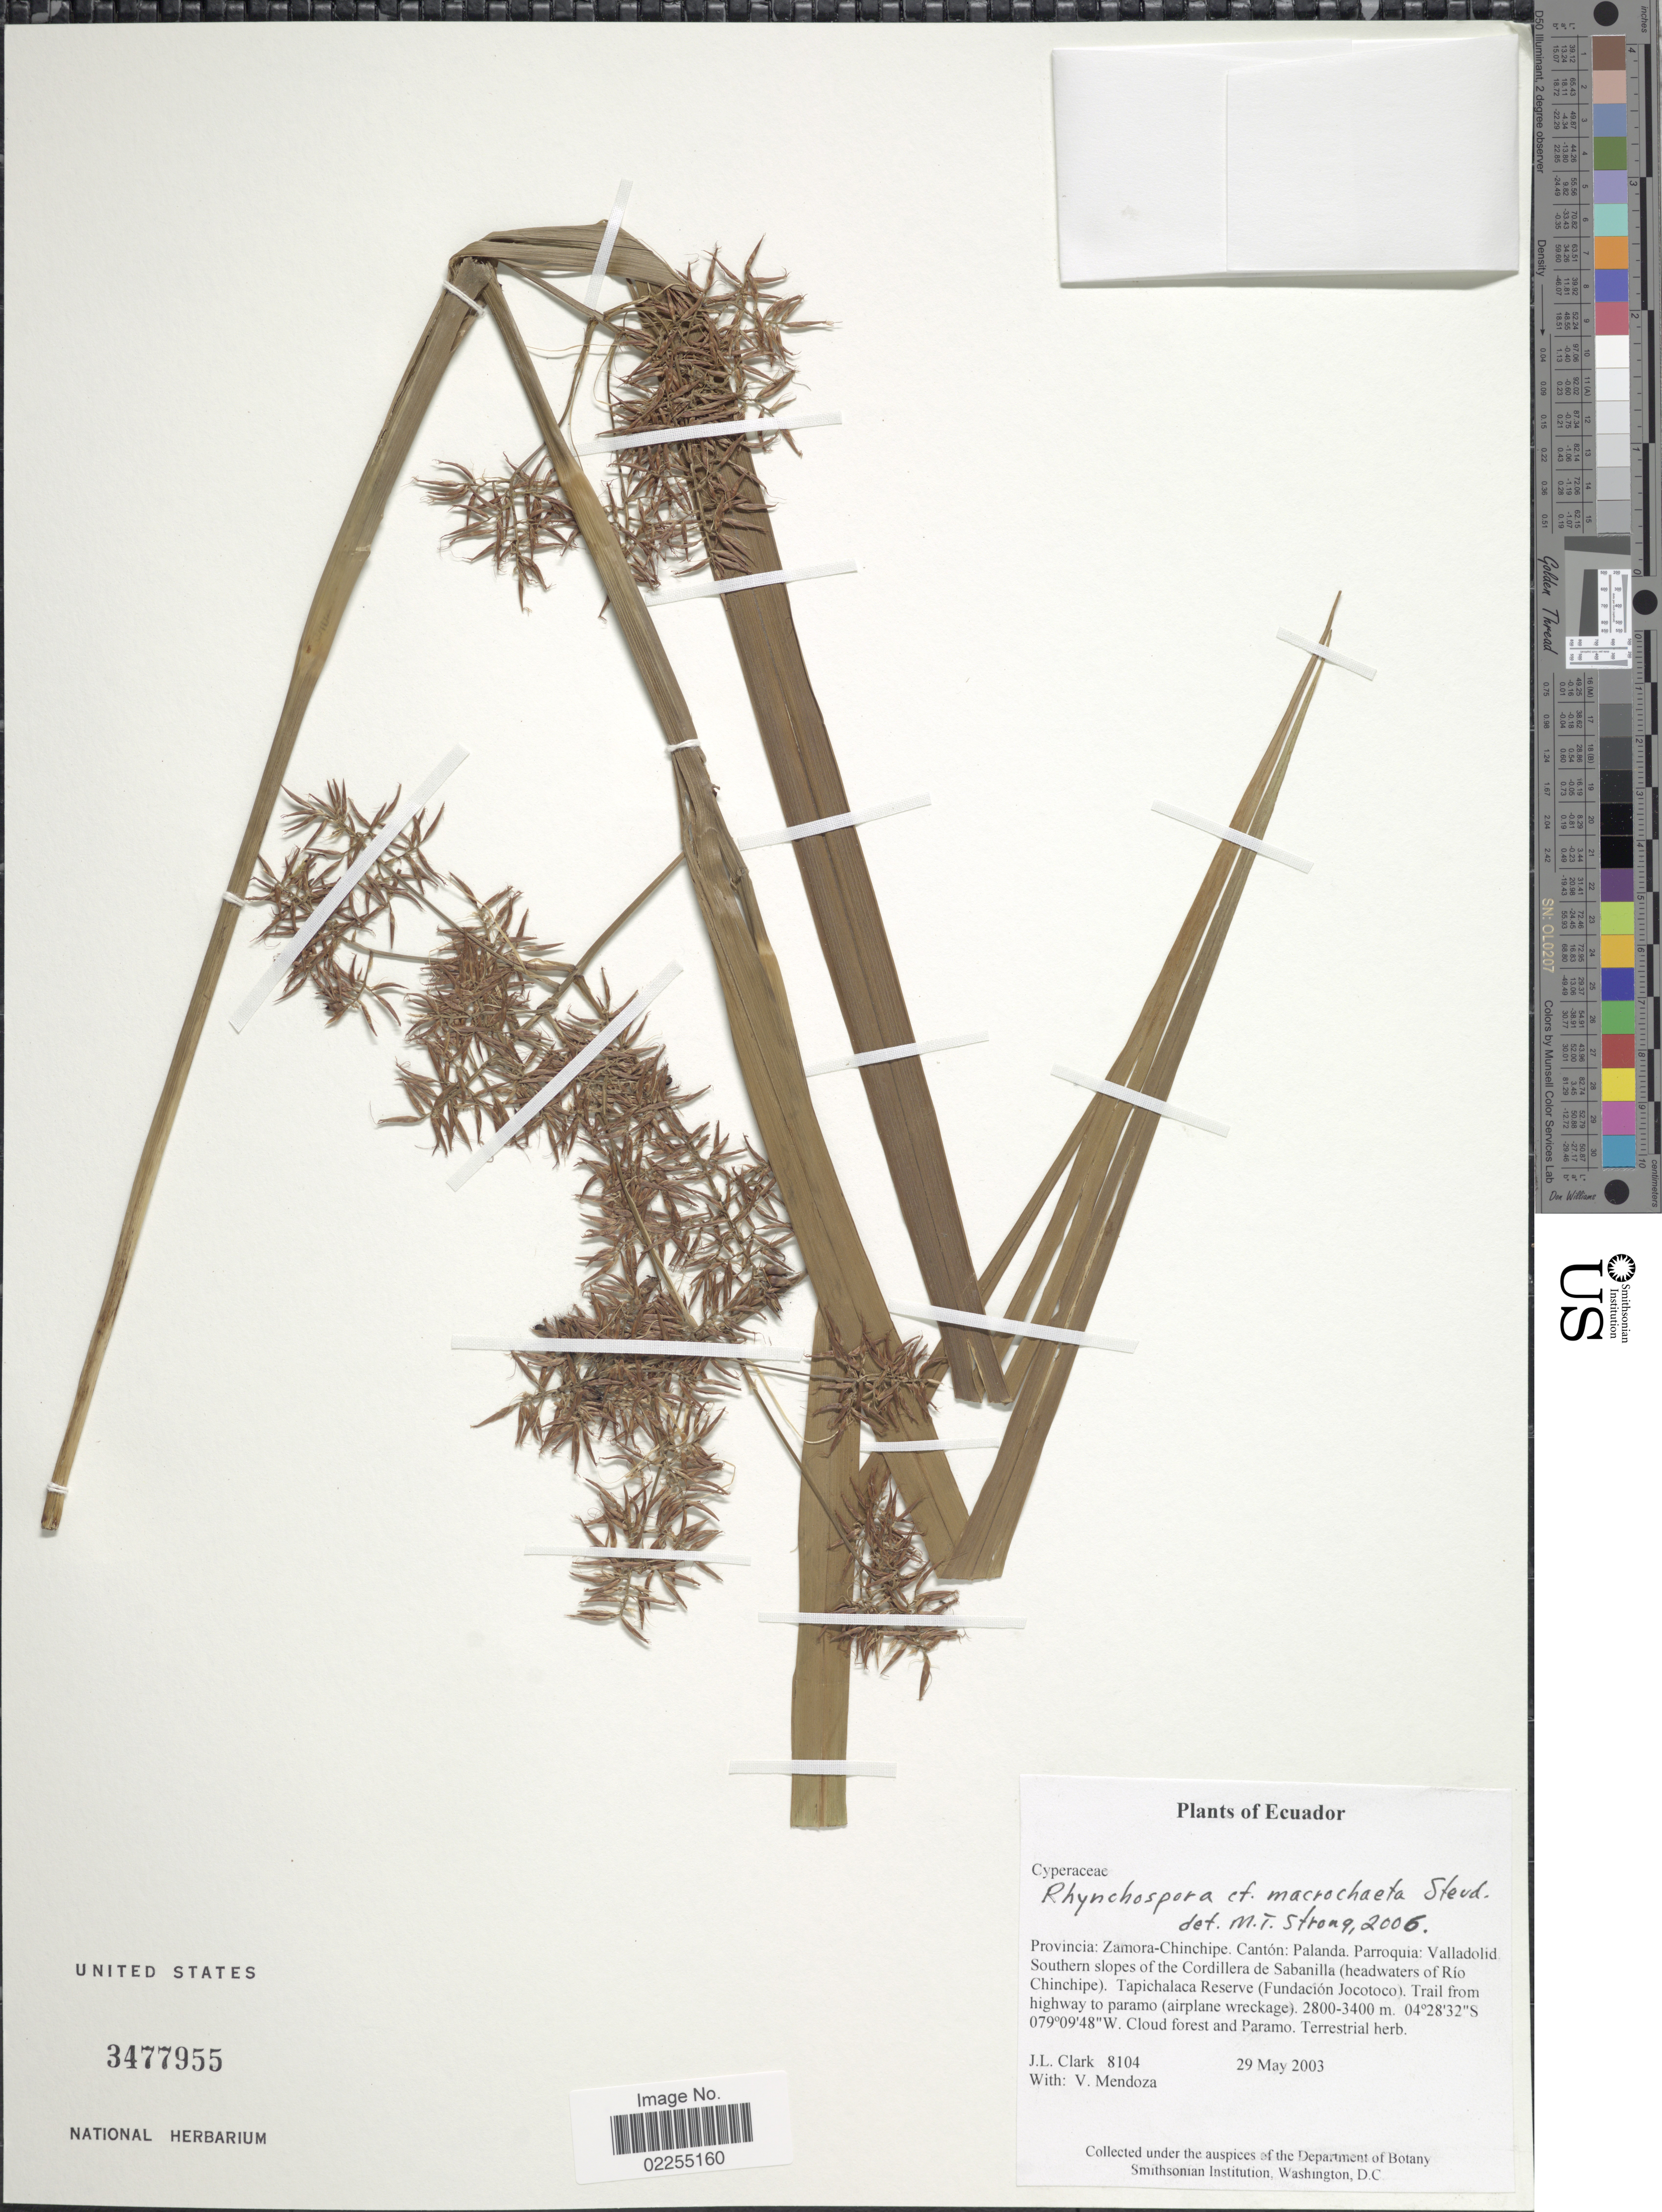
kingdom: Plantae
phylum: Tracheophyta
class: Liliopsida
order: Poales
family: Cyperaceae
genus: Rhynchospora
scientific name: Rhynchospora macrochaeta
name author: Steud. ex Boeckeler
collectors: J. L. Clark & V. Mendoza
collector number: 8104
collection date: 2003-05-29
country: Ecuador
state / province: Zamora-Chinchipe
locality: Provincia: Zamora-Chinchipe. Canton: Palanda. Parroquia: Valladolid Southern slopes of the Cordillera de Sabanilla (headwaters of Rio Chinchipe). Tapichalaca Reserve (Fundacion Jocotoco). Trail from highway to paramo (airplane wreckage)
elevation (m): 2800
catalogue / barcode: US 3477955